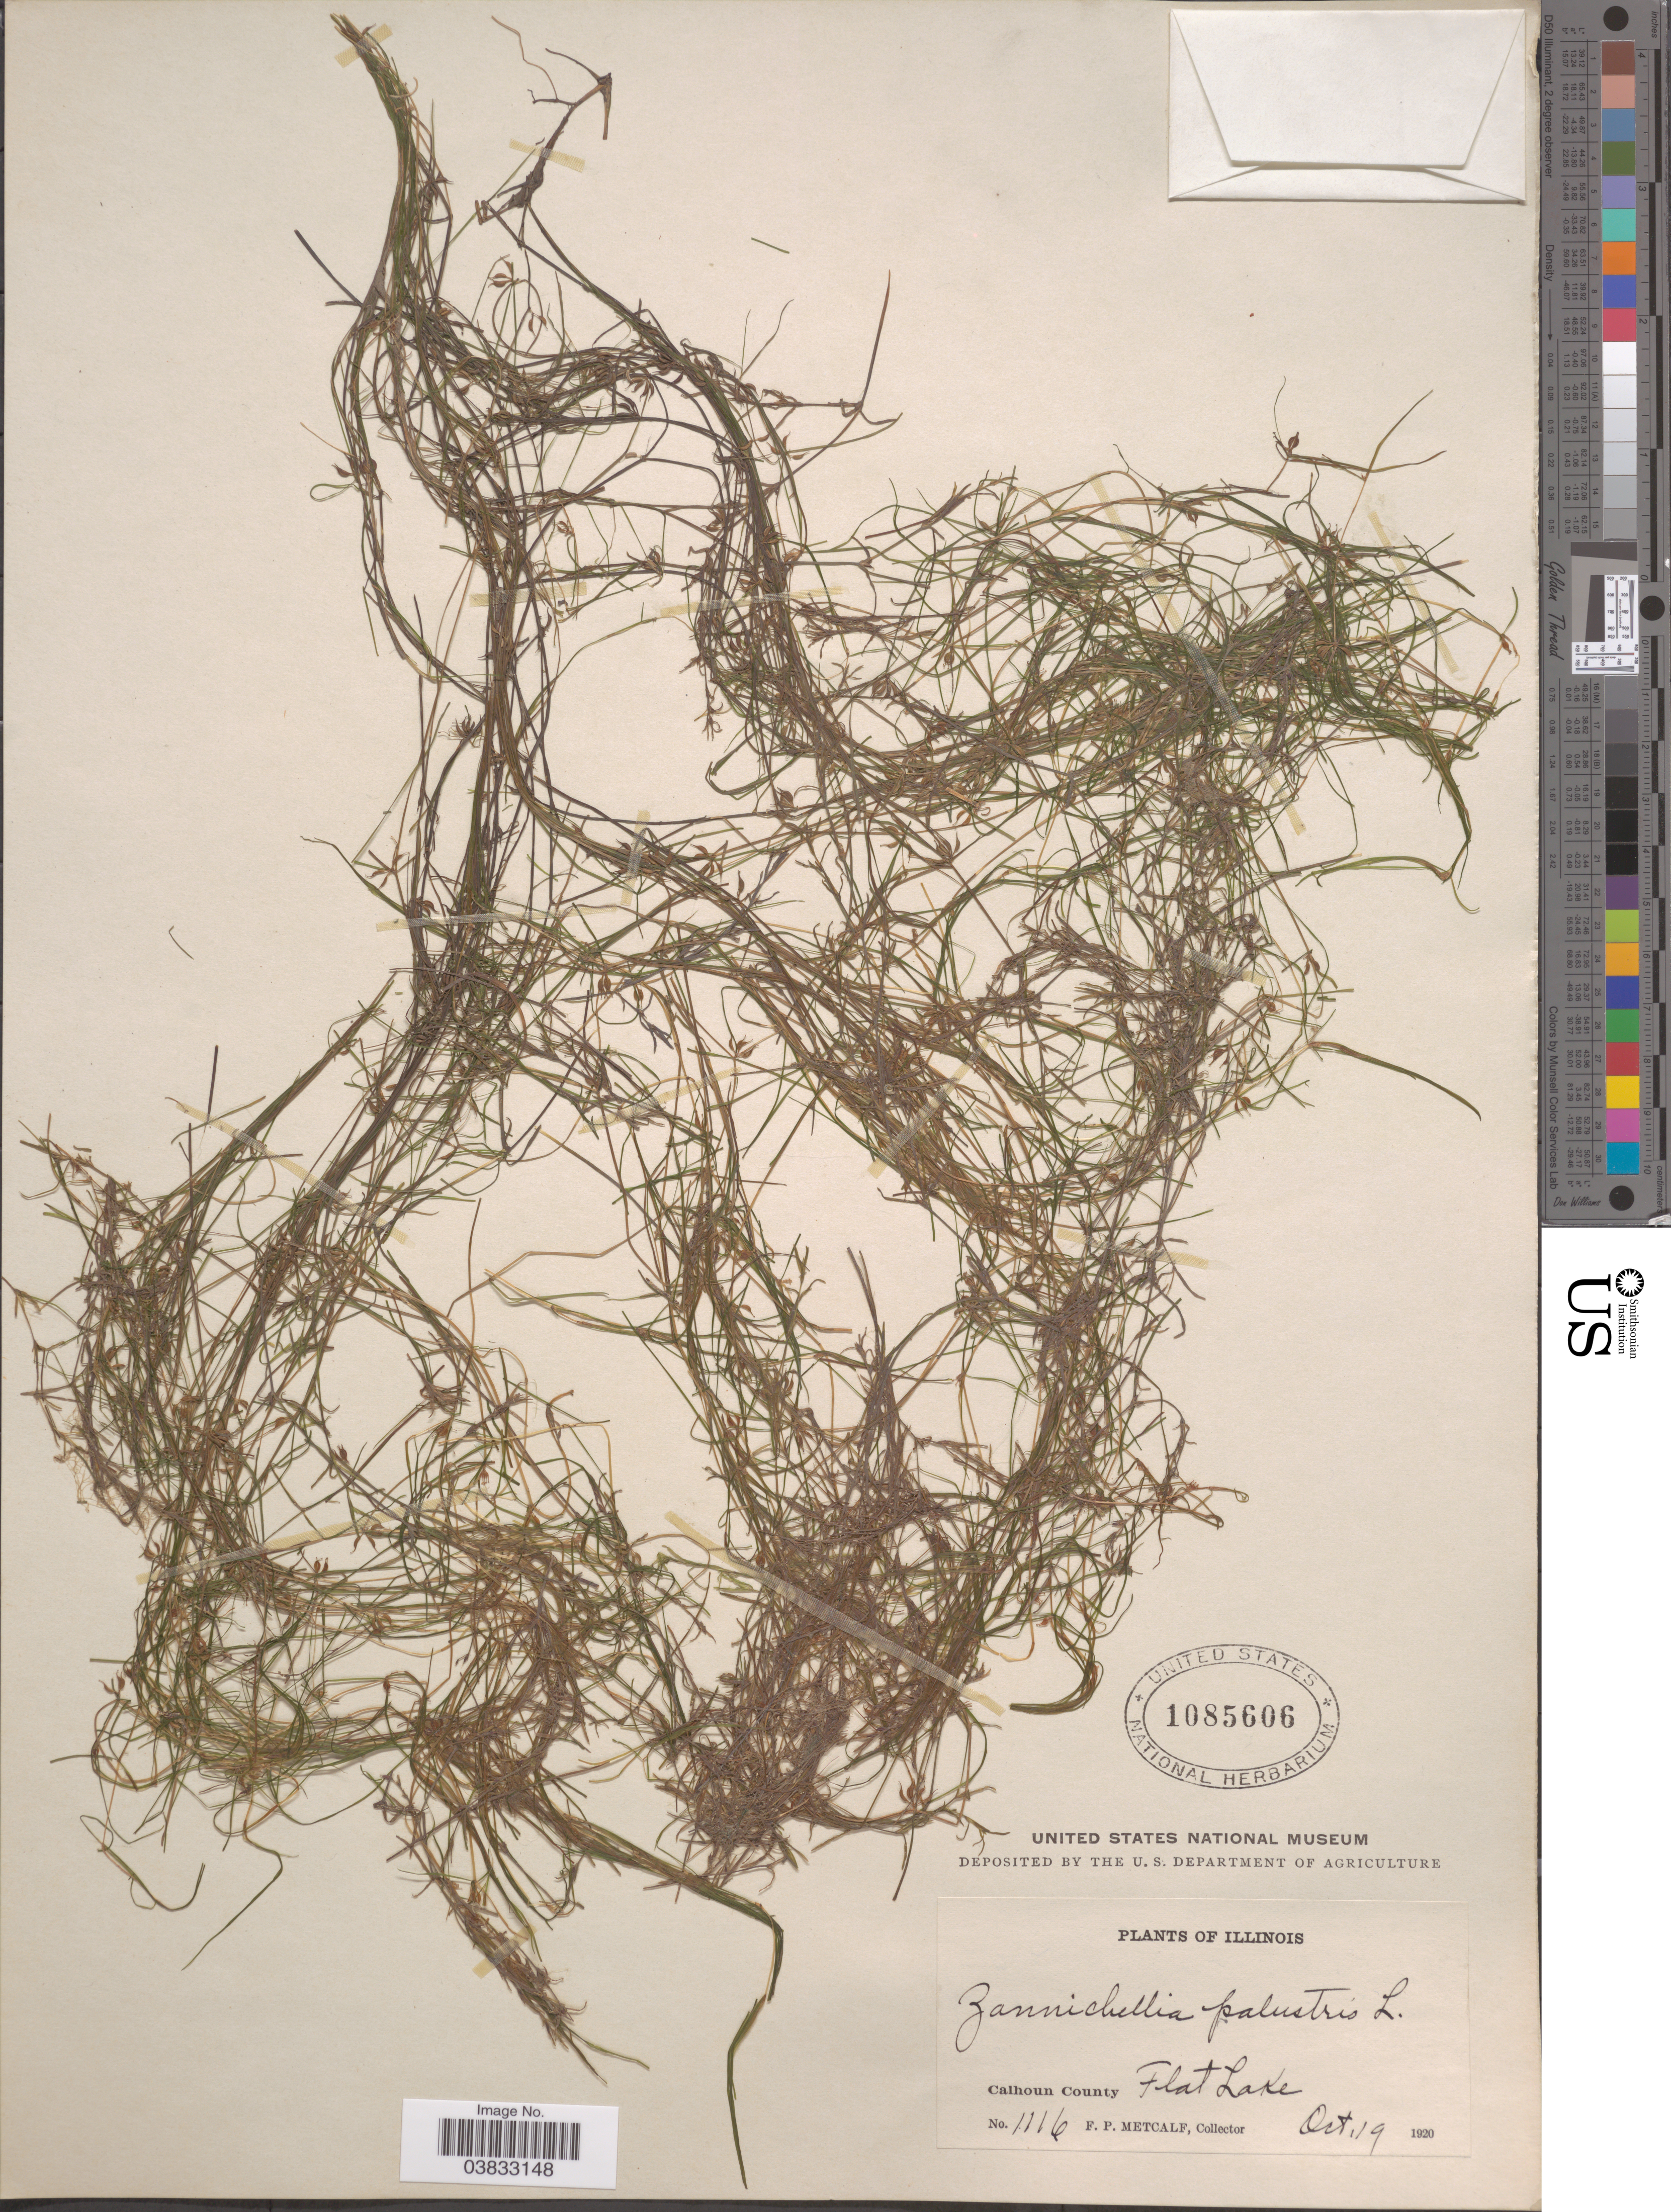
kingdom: Plantae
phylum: Tracheophyta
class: Liliopsida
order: Alismatales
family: Potamogetonaceae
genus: Zannichellia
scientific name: Zannichellia palustris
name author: L.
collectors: F. Metcalf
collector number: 1116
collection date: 1920-10-19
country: United States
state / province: Illinois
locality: Calhoun County. Flat Lake.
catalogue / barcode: US 1085606